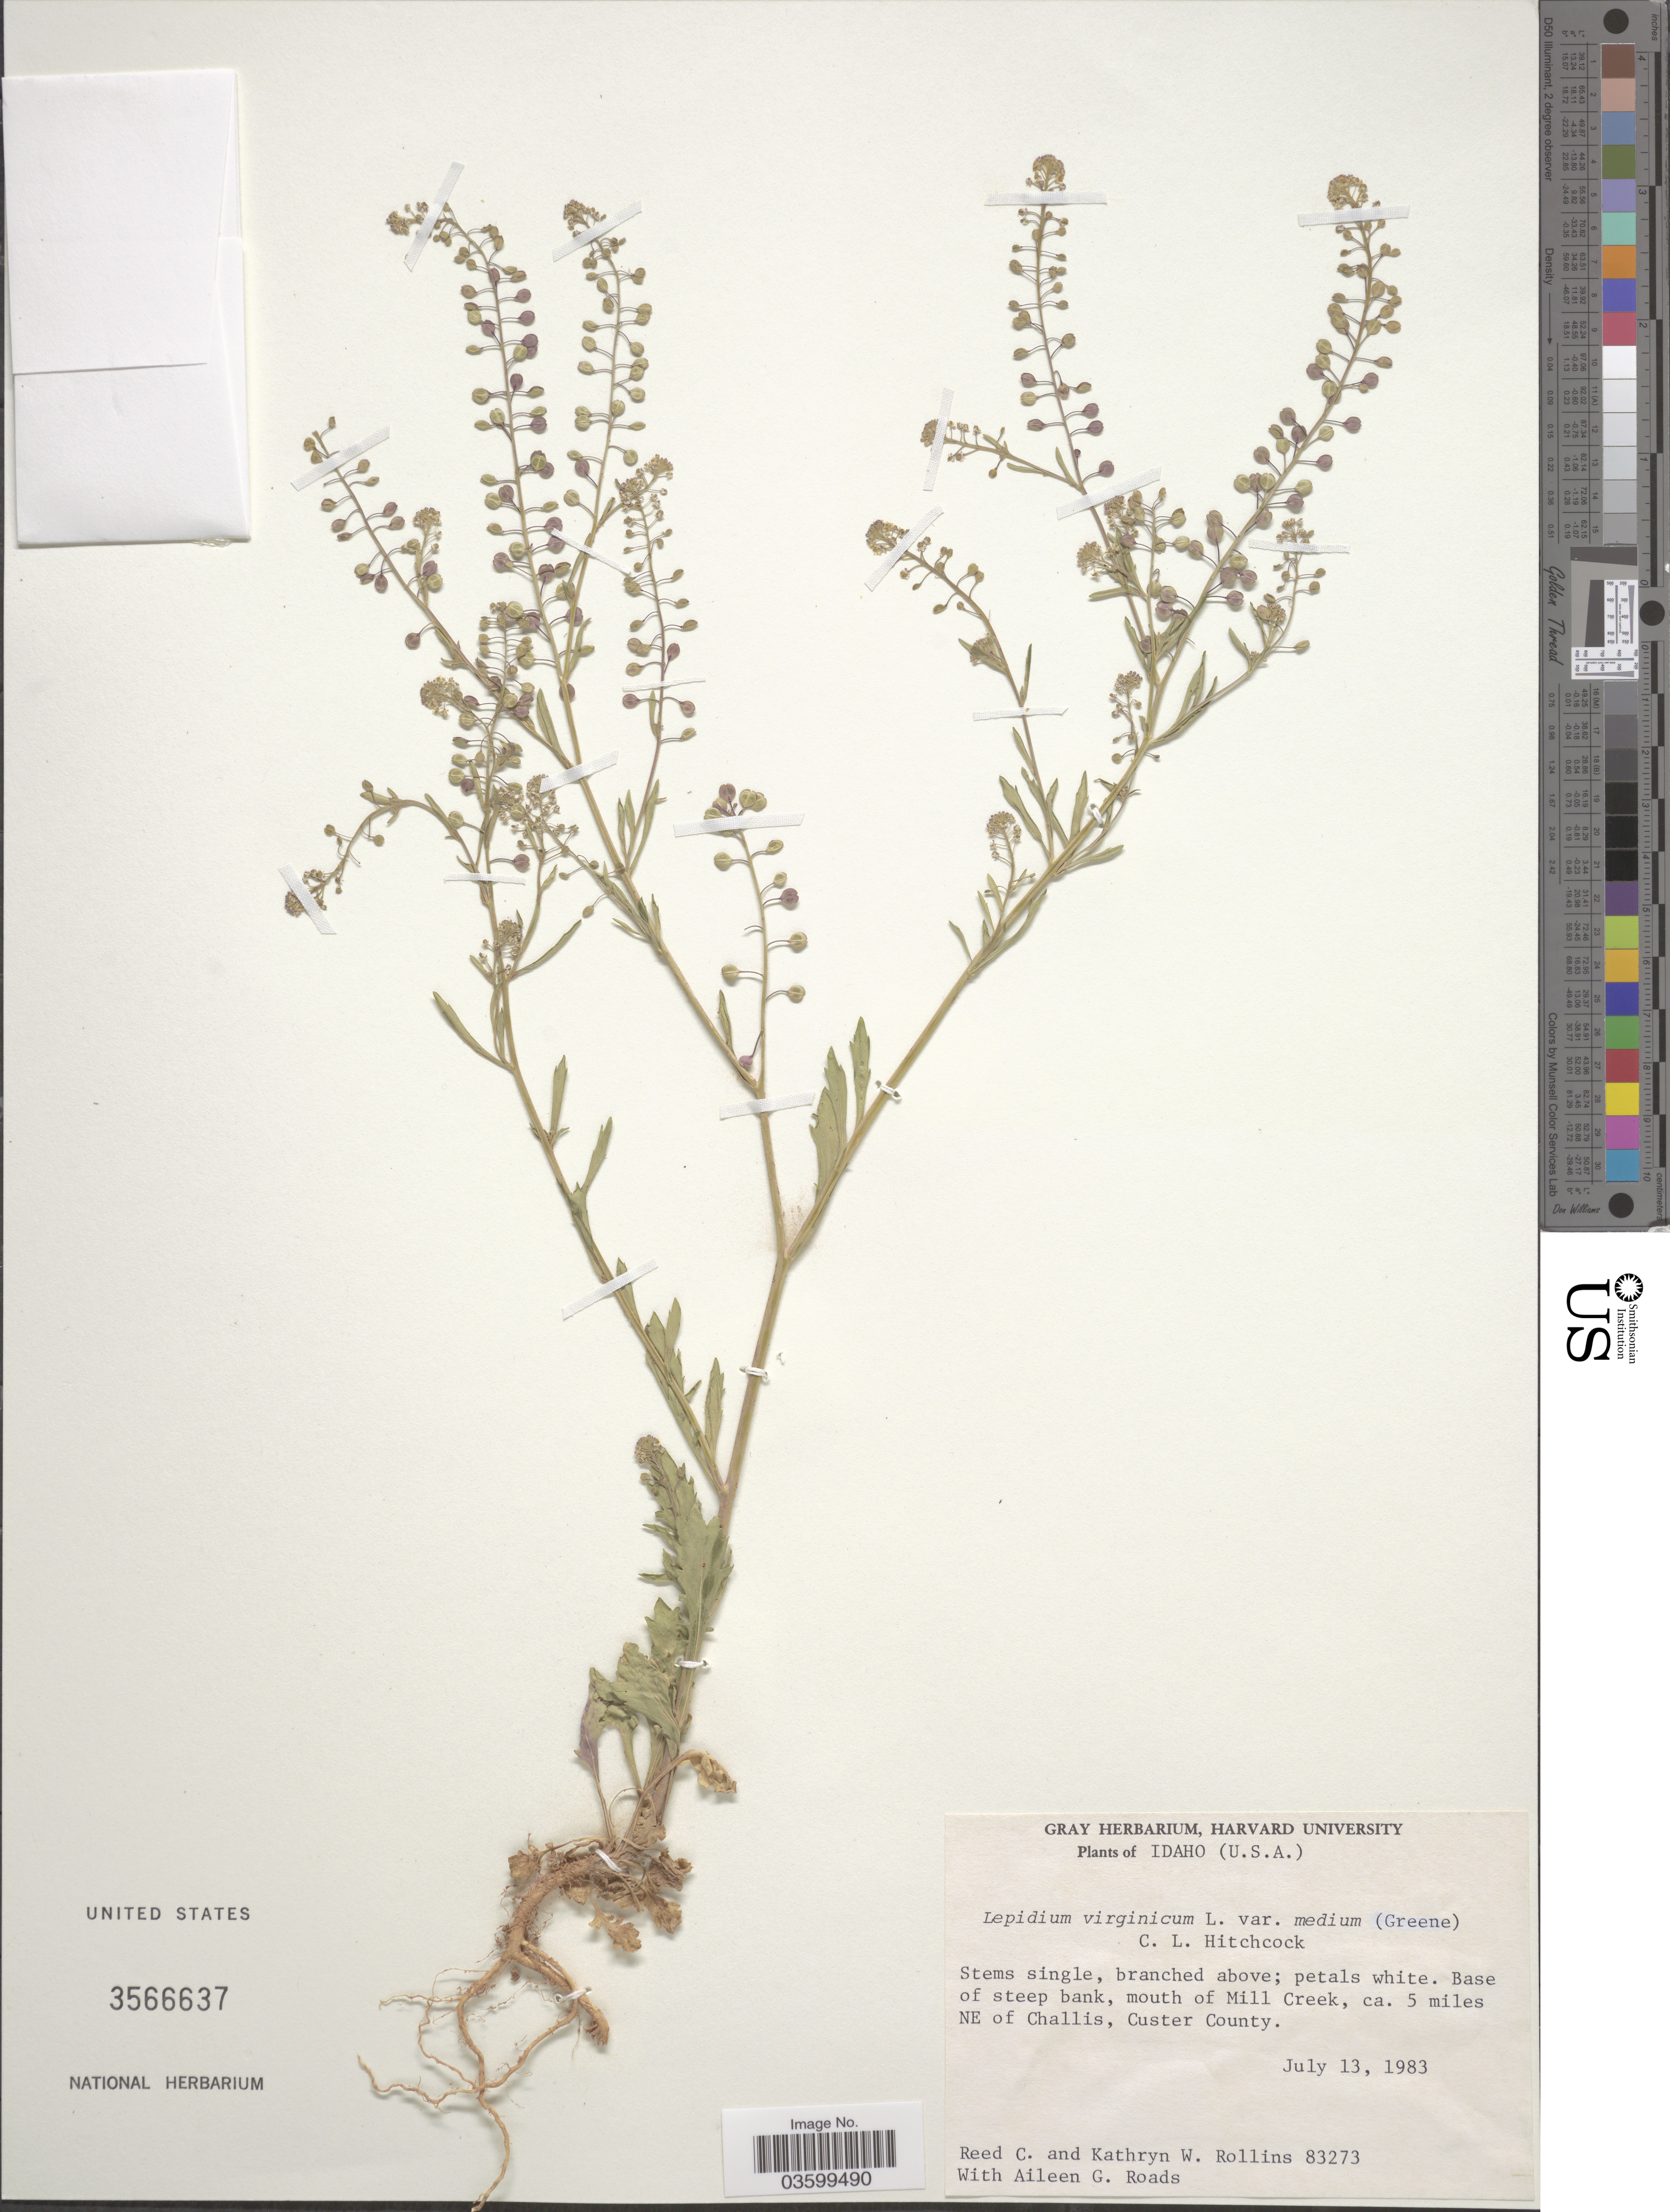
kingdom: Plantae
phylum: Tracheophyta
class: Magnoliopsida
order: Brassicales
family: Brassicaceae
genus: Lepidium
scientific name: Lepidium virginicum var. medium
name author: (Greene) C.L. Hitchc.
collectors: R. C. Rollins, K. W. Rollins & A. Roads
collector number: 83273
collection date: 1983-07-13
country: United States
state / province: Idaho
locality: Base of steep bank, mouth of Mill Creek, ca. 5 miles NE of Challis, Custer County.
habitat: base of steep bank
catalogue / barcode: US 3566637